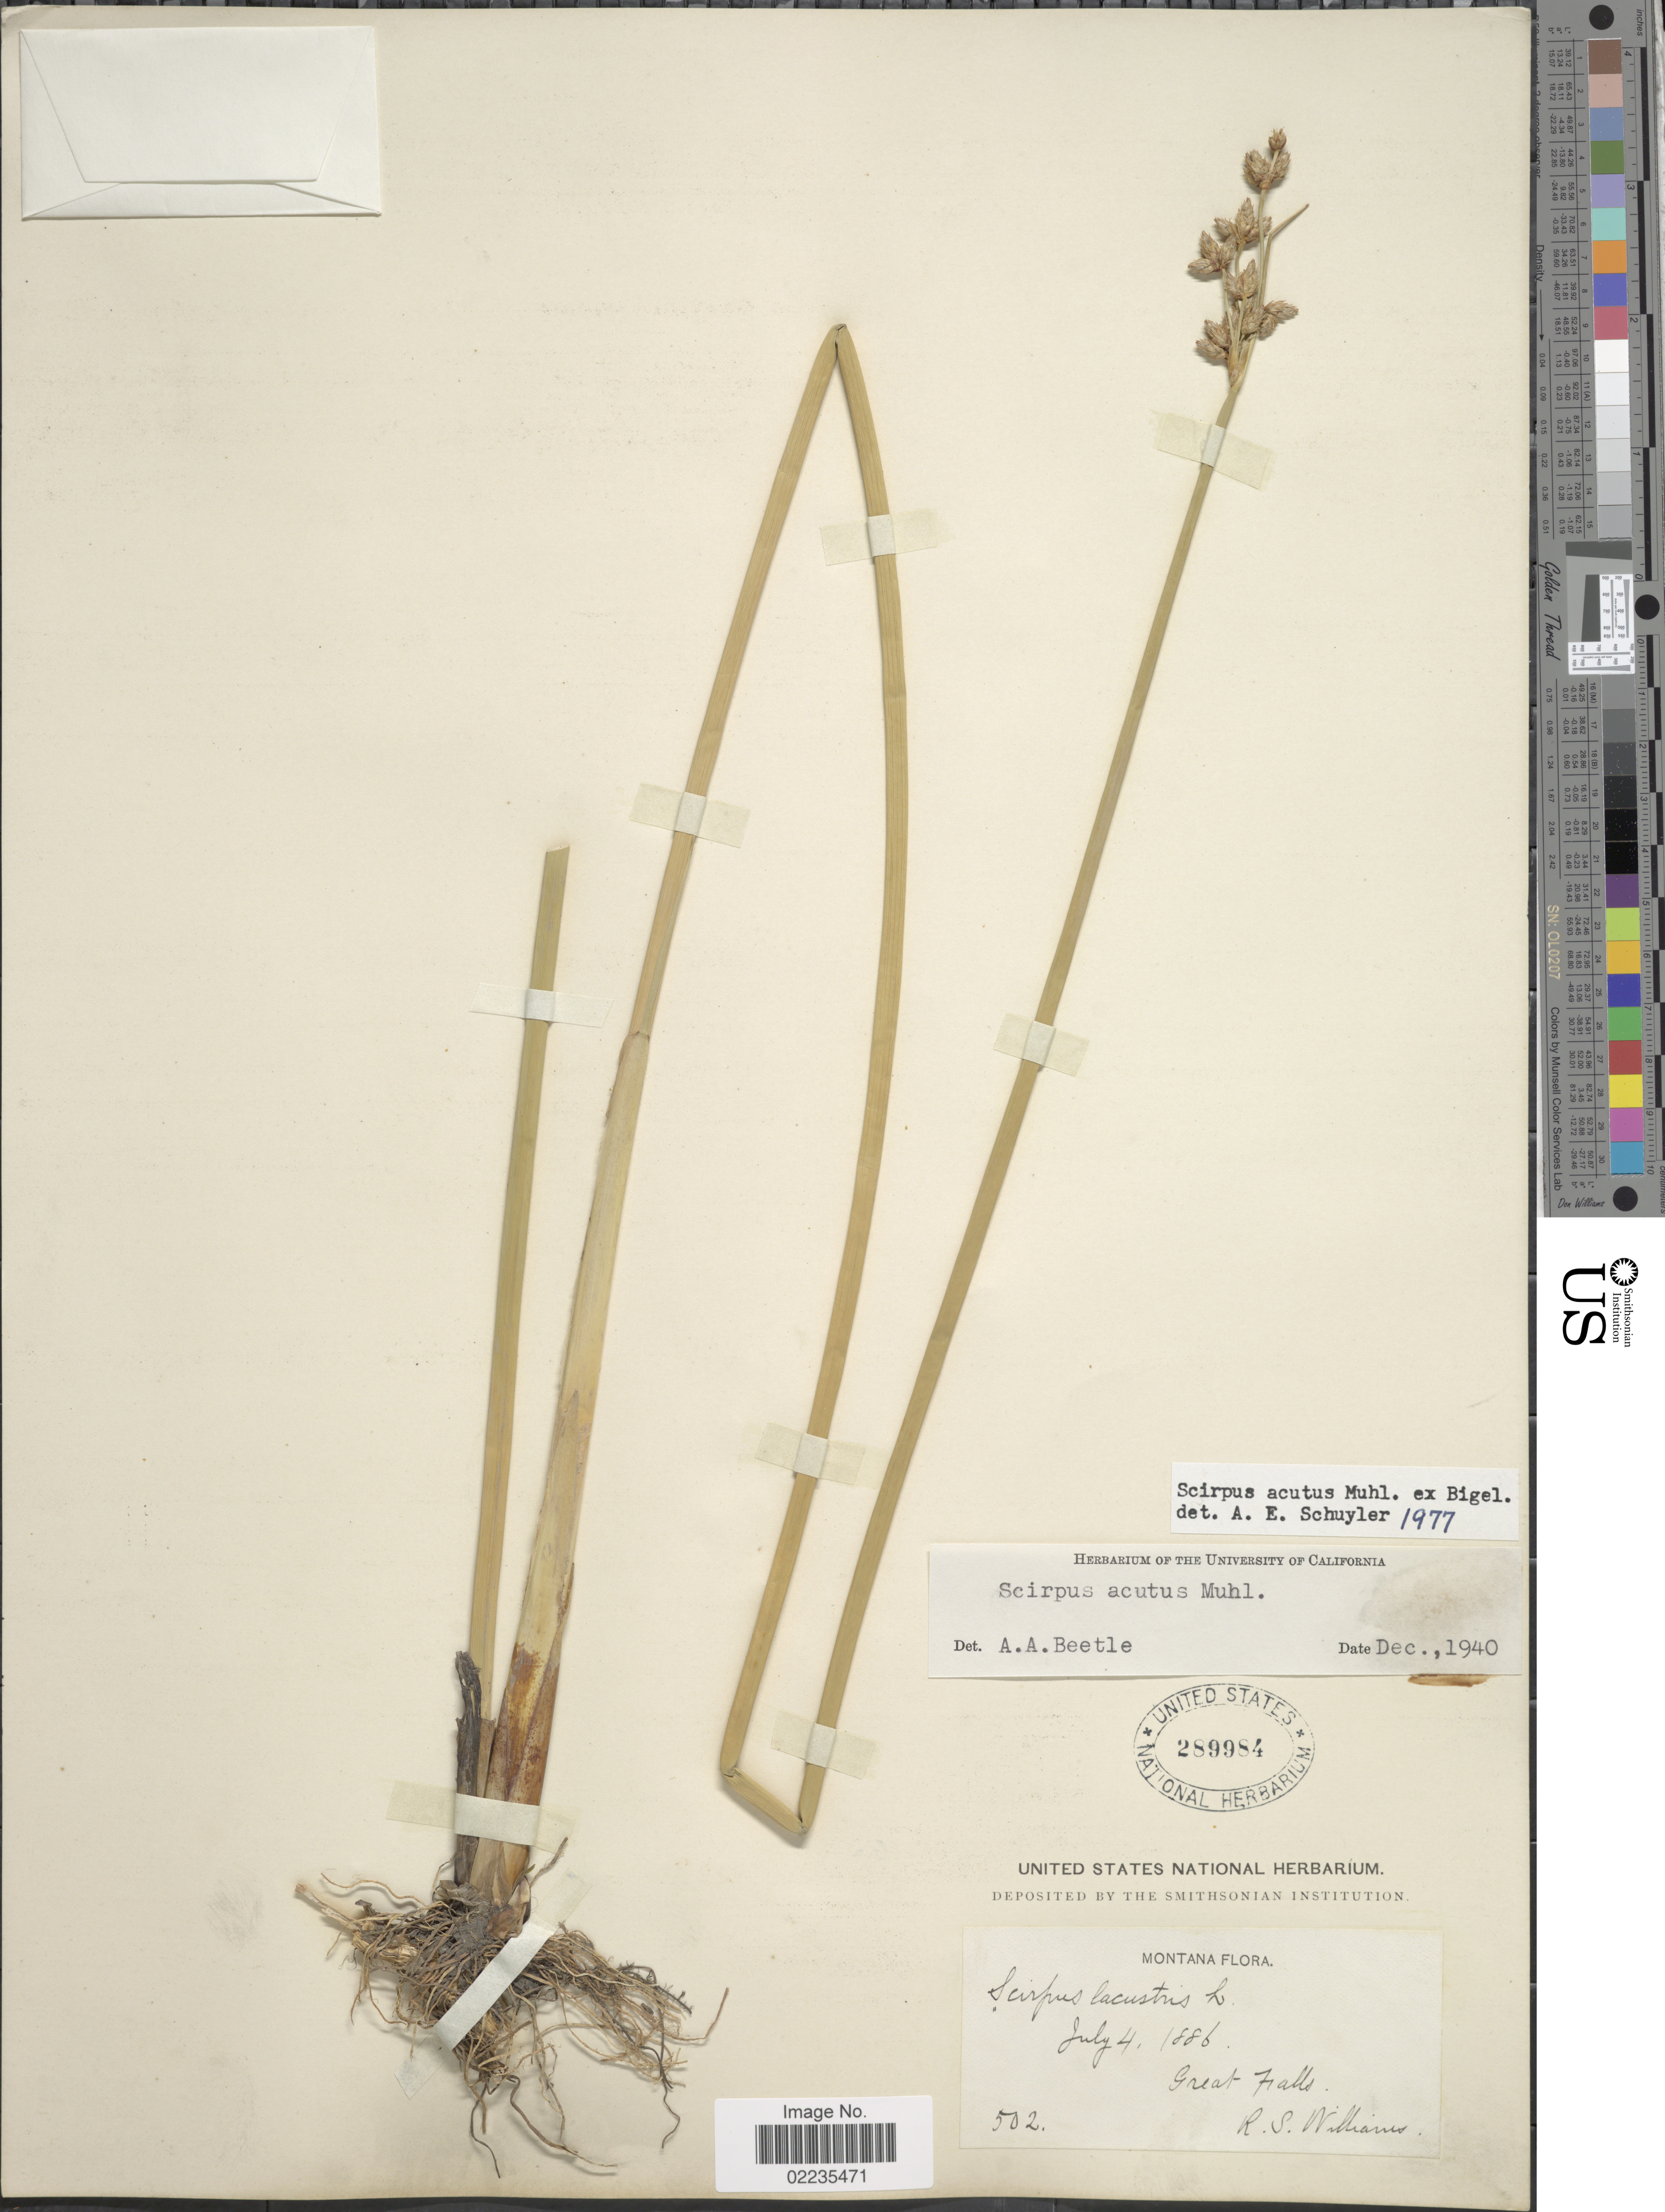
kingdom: Plantae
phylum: Tracheophyta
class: Liliopsida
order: Poales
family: Cyperaceae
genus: Schoenoplectus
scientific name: Schoenoplectus acutus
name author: (Muhl. ex Bigelow) Á. Löve & D. Löve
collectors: R. S. Williams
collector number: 502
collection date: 1886-07-04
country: United States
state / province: Montana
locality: Great Falls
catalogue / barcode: US 289984